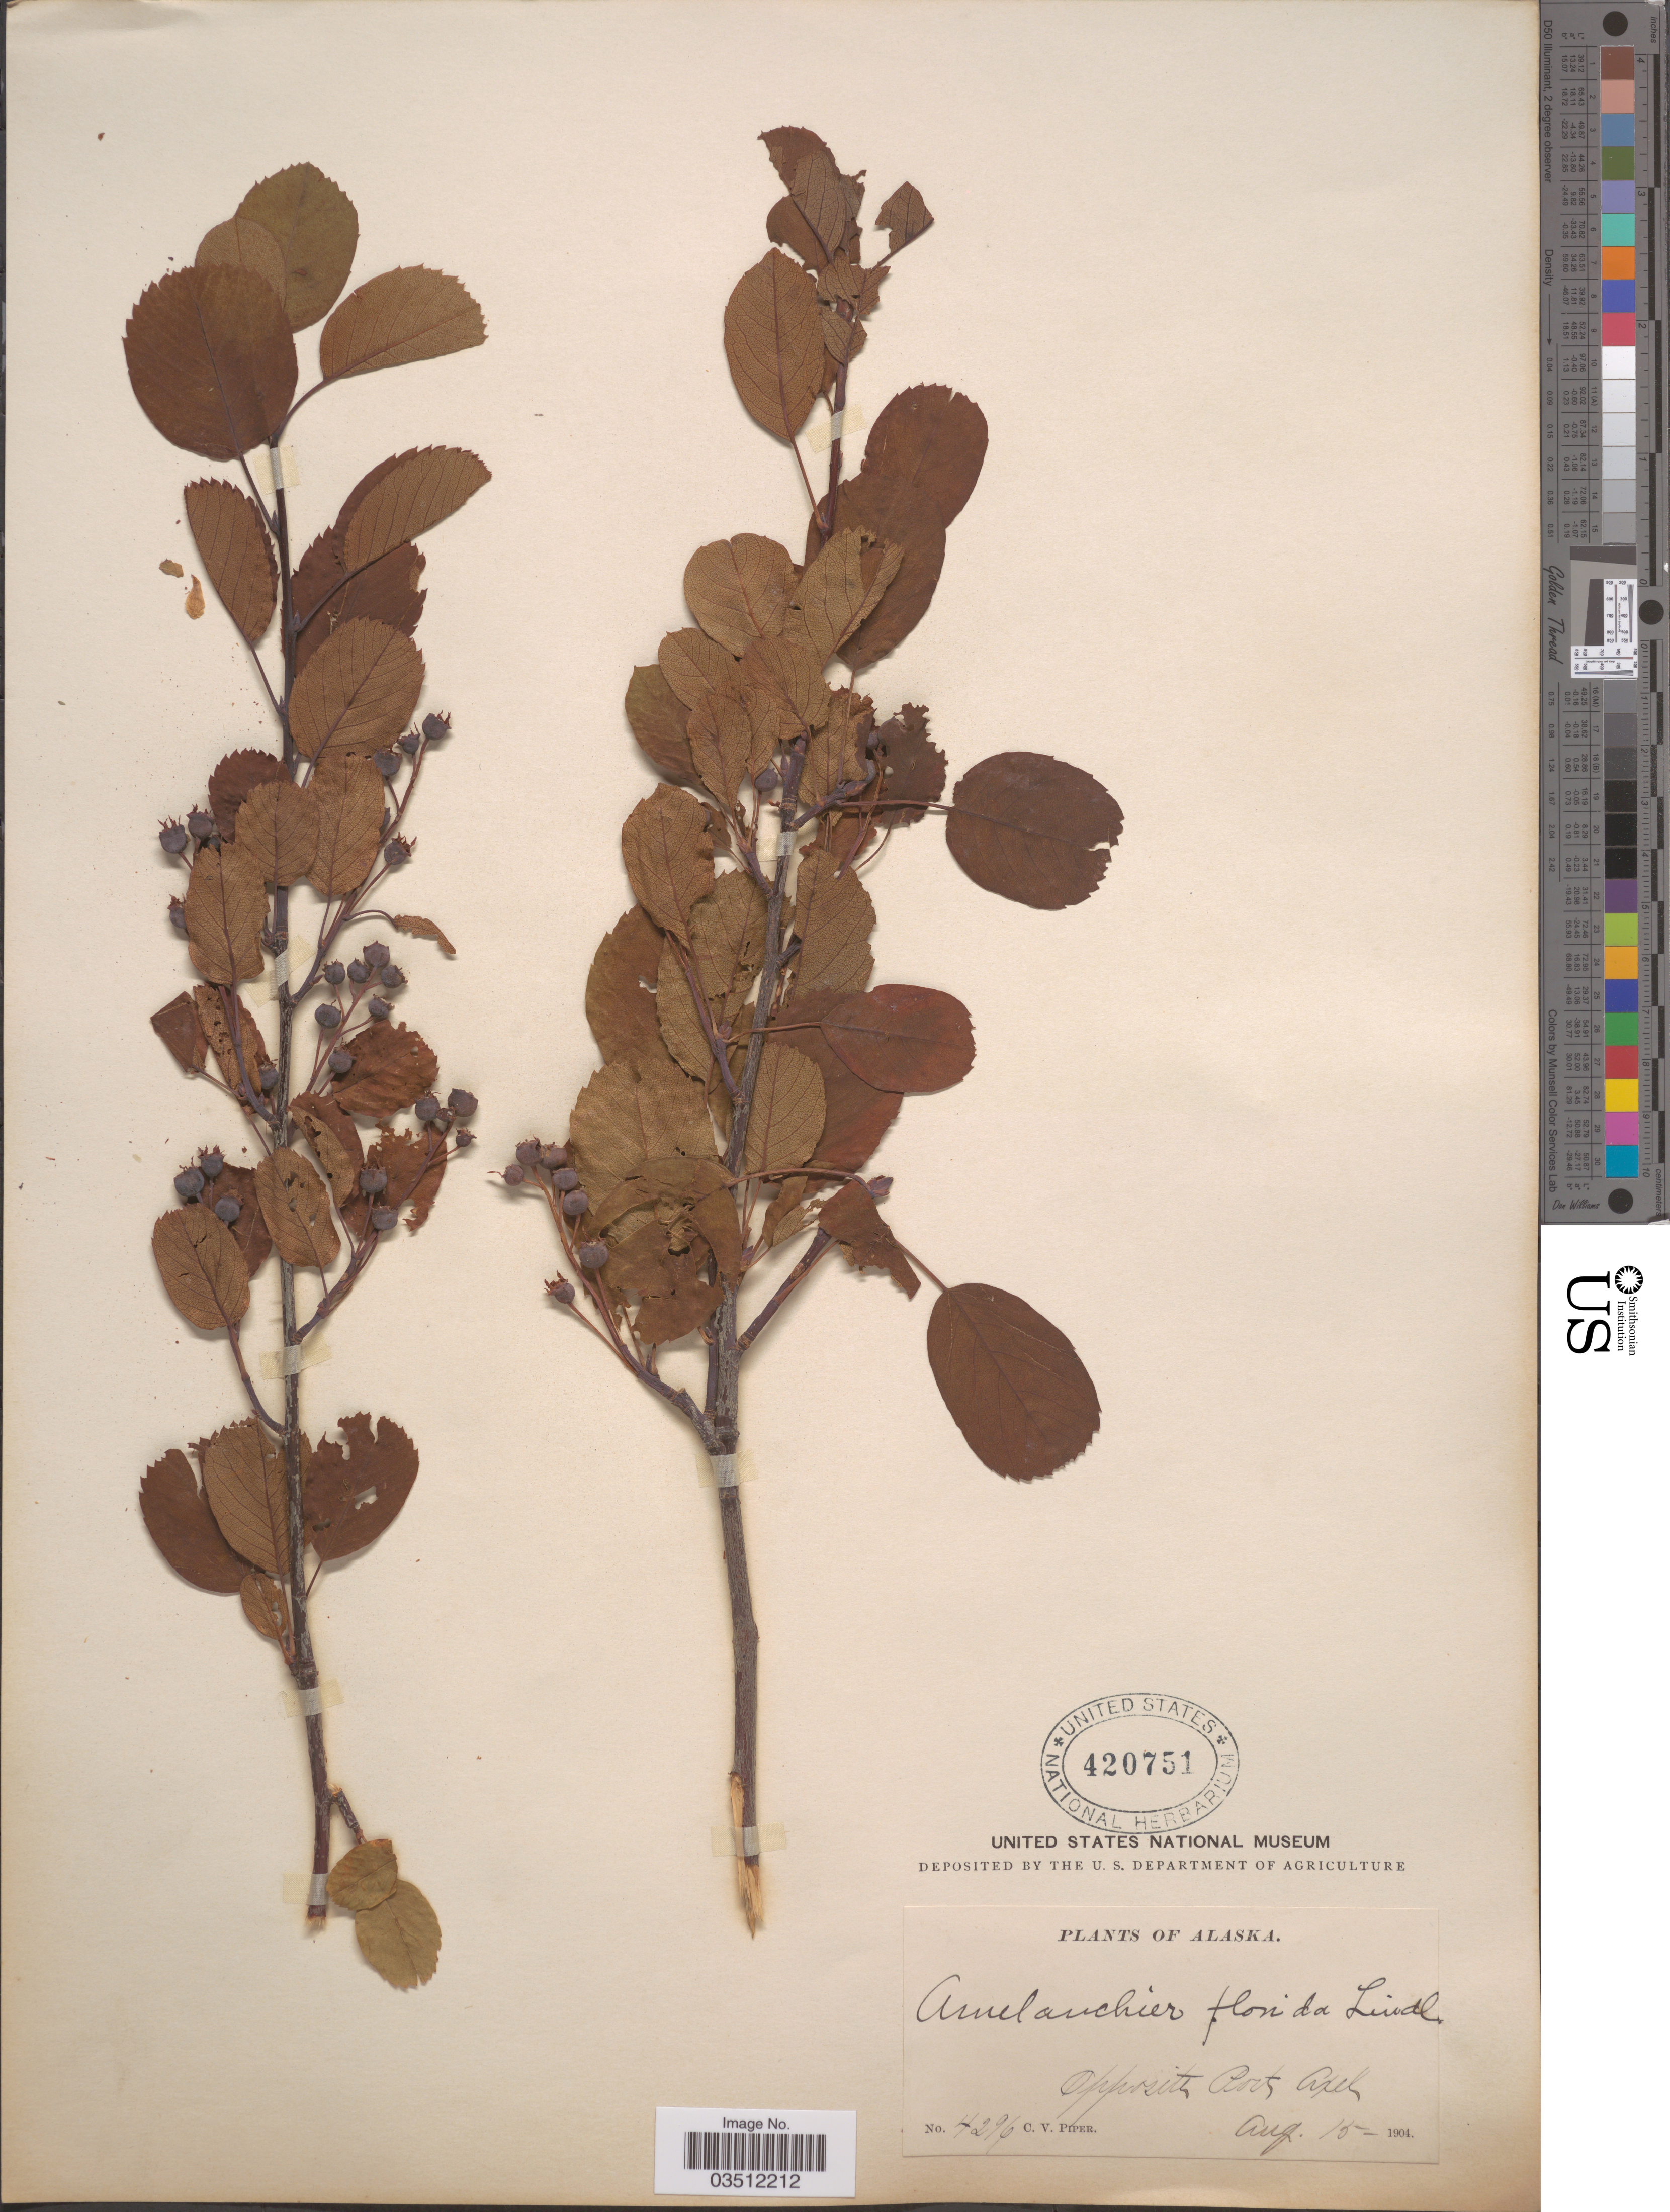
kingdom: Plantae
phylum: Tracheophyta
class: Magnoliopsida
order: Rosales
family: Rosaceae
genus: Amelanchier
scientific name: Amelanchier florida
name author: Lindl.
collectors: C. V. Piper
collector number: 4296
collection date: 1904-08-15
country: United States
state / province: Alaska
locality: Opposite Port Axel.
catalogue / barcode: US 420751